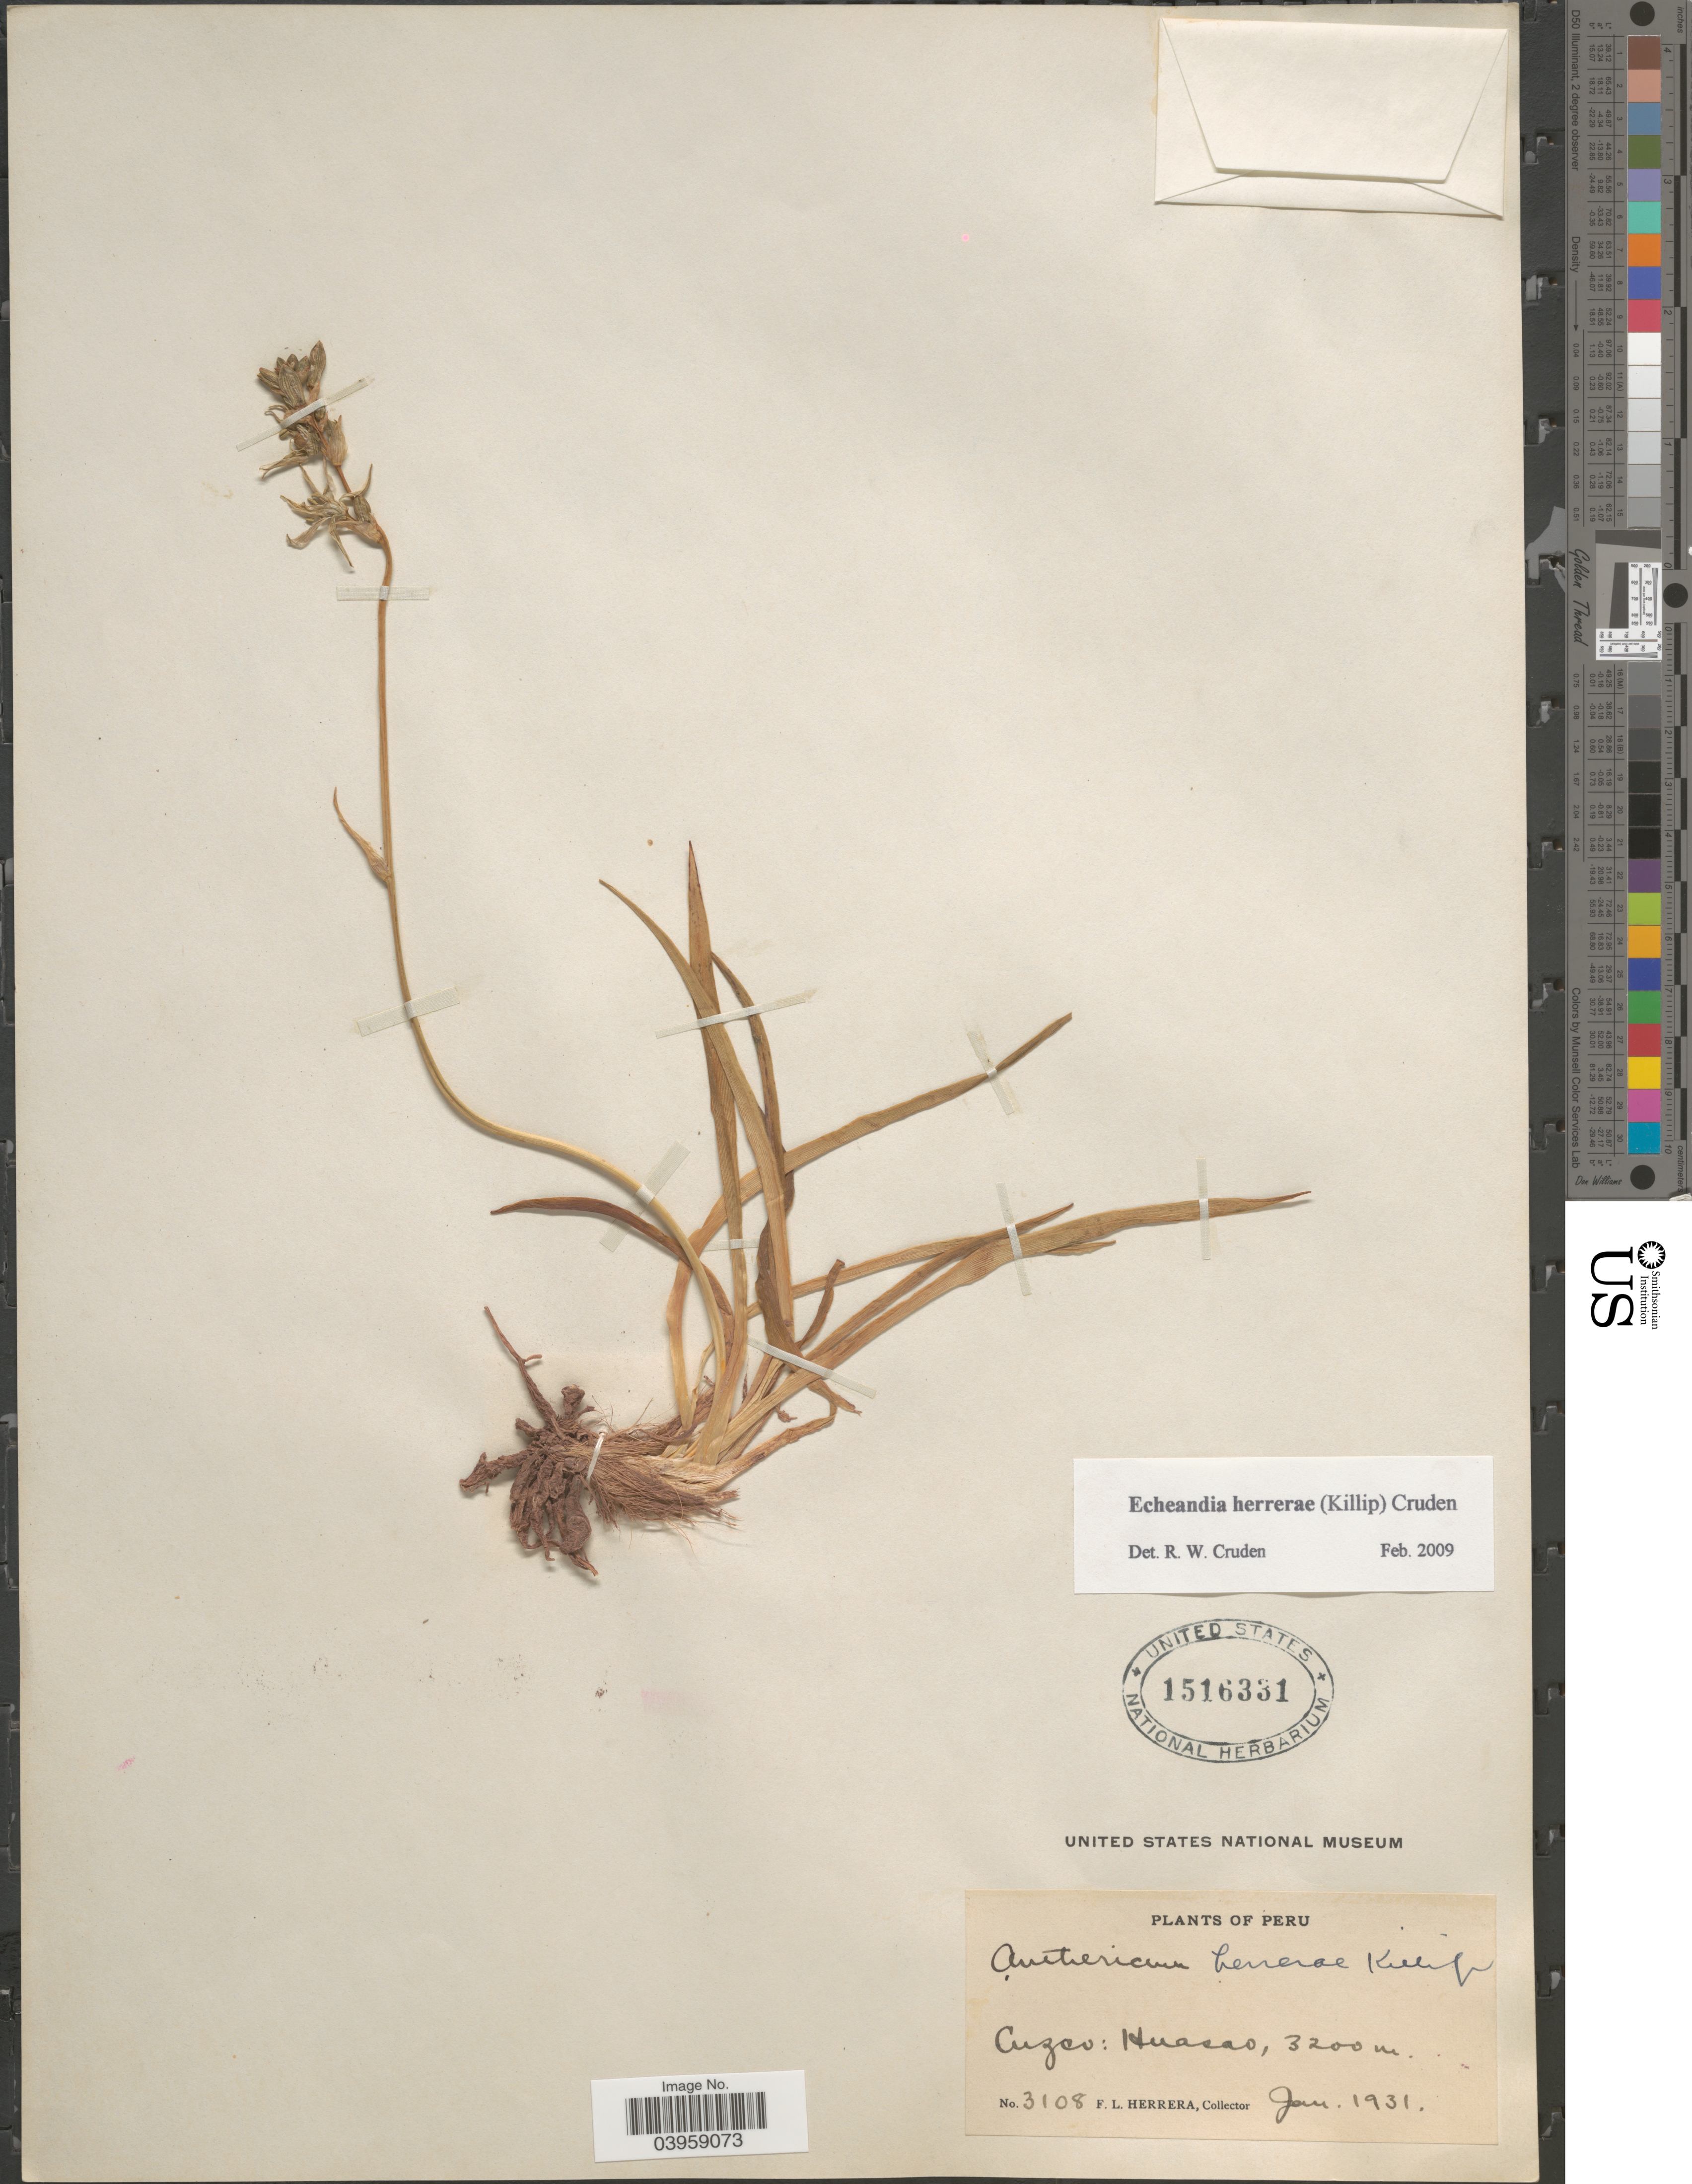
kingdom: Plantae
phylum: Tracheophyta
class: Liliopsida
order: Asparagales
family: Asparagaceae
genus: Echeandia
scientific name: Echeandia herrerae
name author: (Killip) Cruden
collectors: F. L. Herrera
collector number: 3108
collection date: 1931-01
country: Peru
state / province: Cusco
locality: Cuzco: Huasao.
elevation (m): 3200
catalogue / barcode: US 1516331